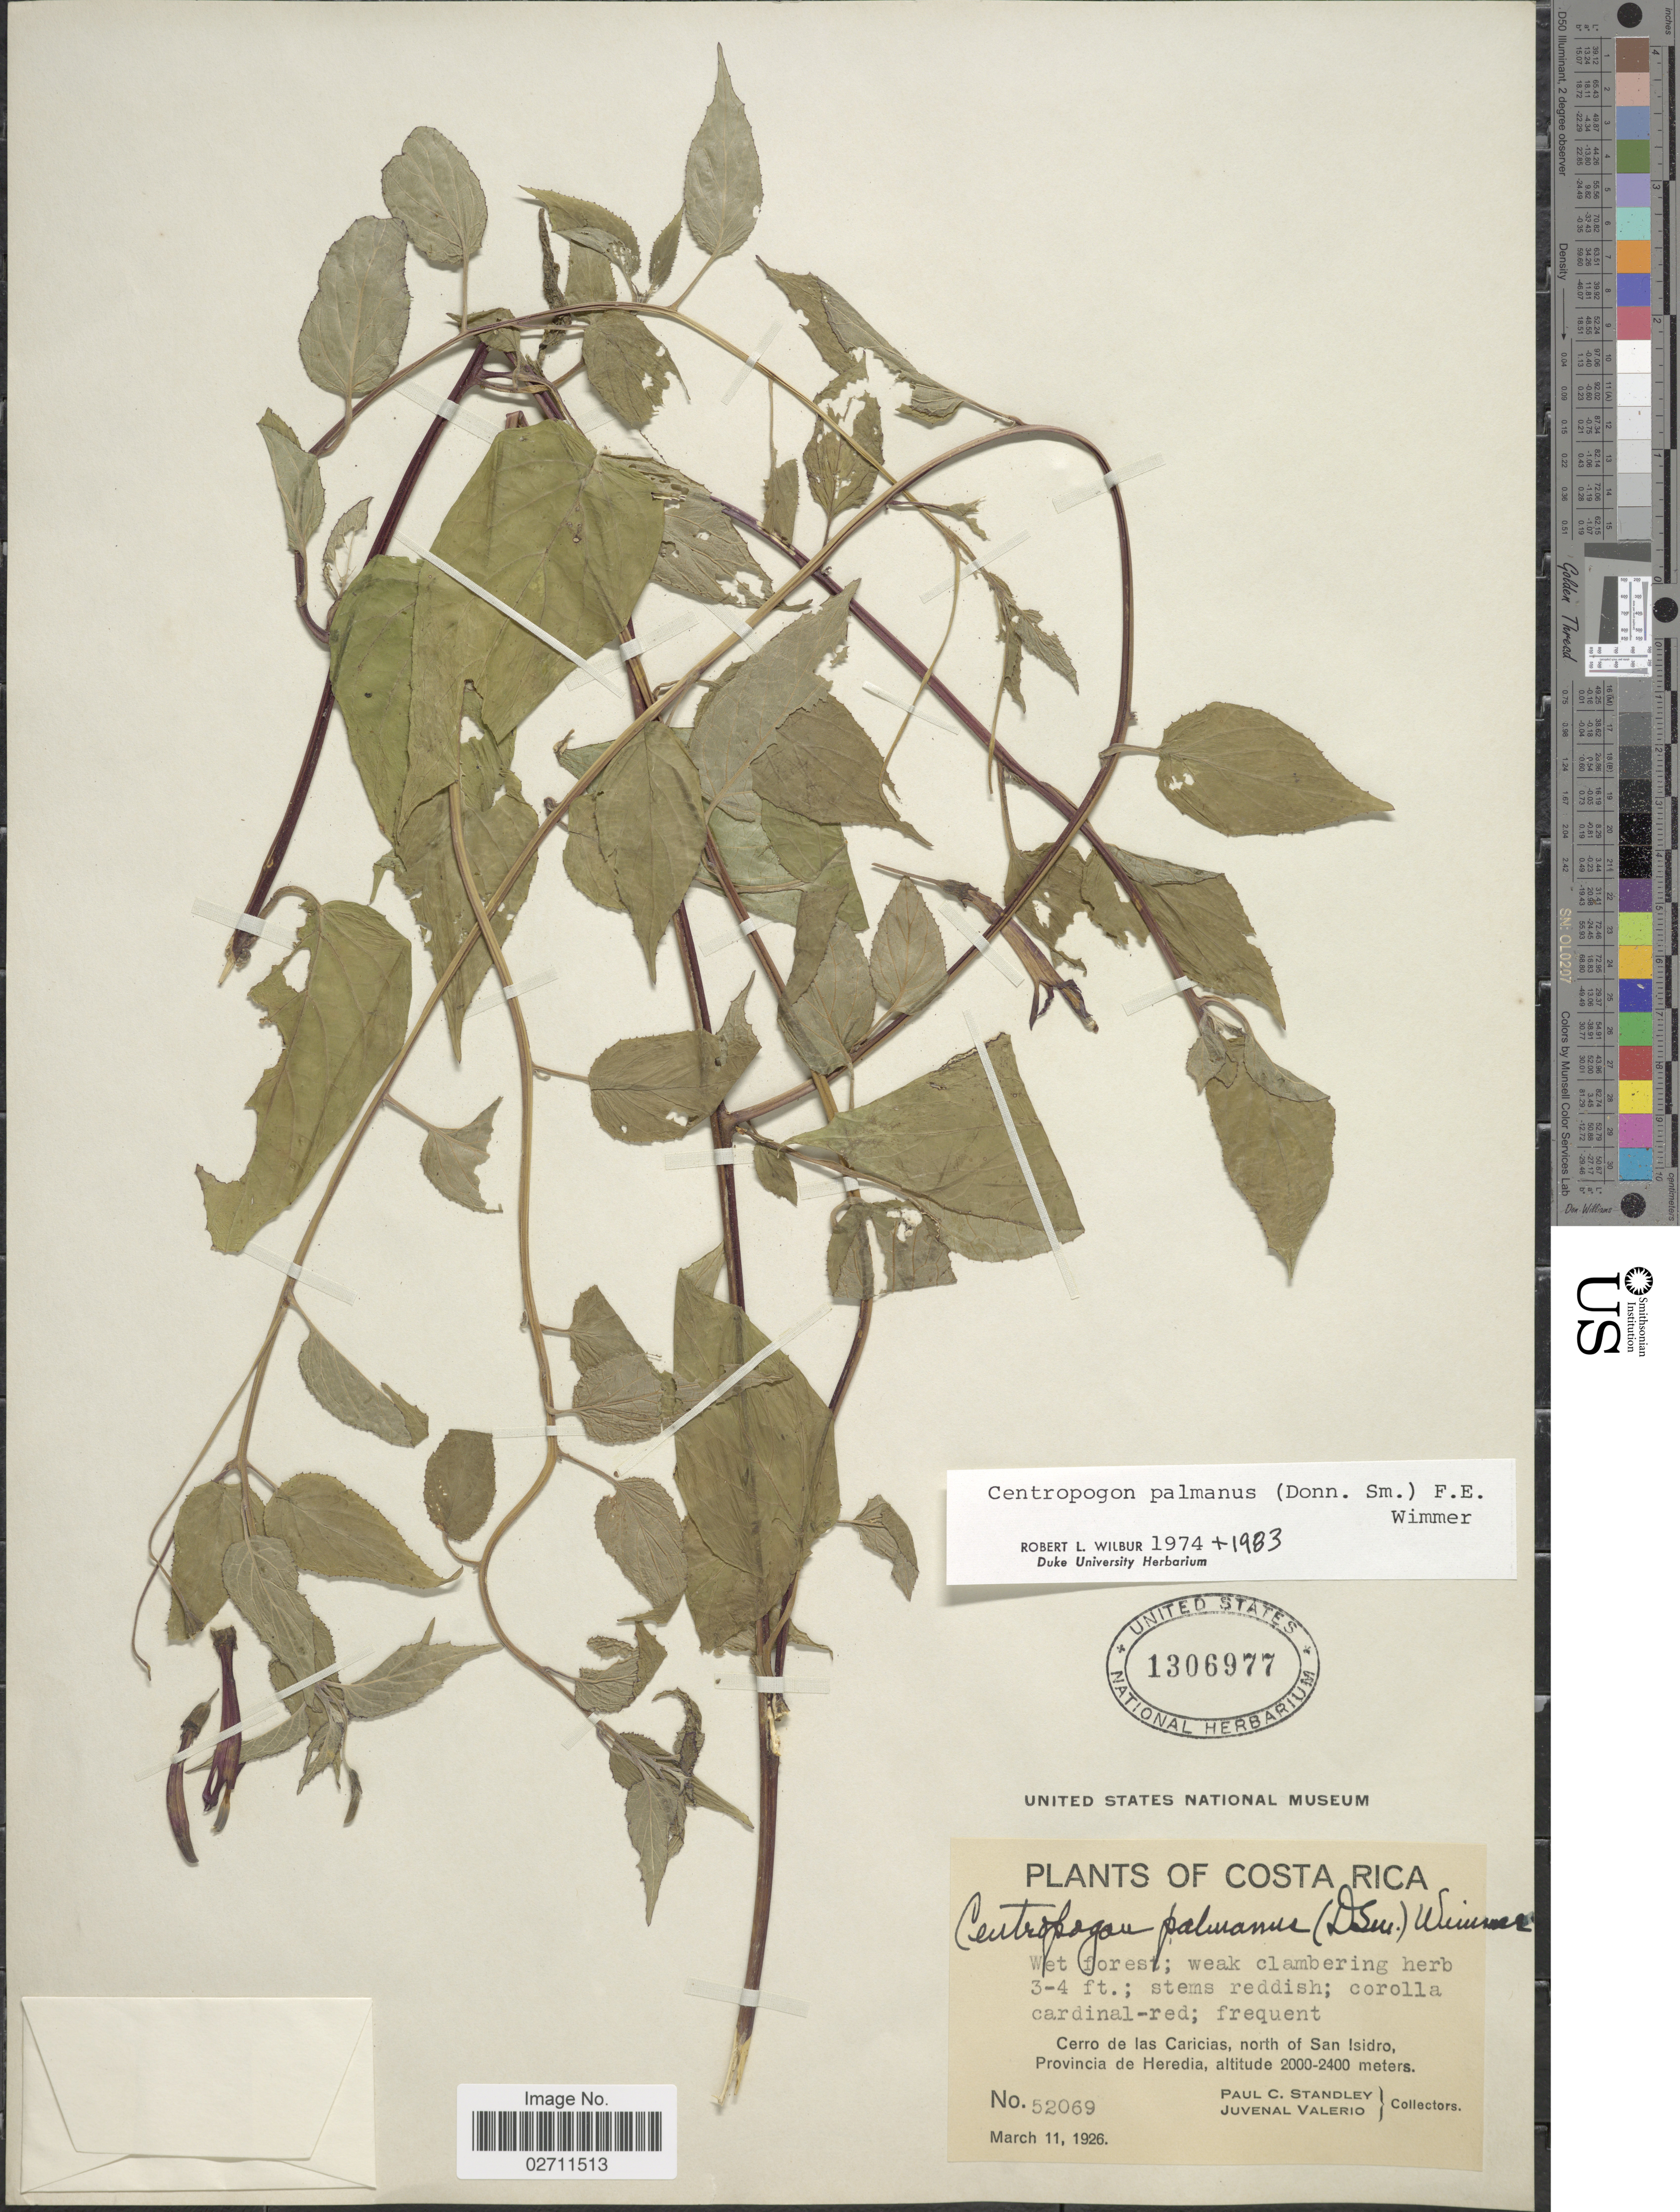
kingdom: Plantae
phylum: Tracheophyta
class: Magnoliopsida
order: Asterales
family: Campanulaceae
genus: Centropogon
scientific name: Centropogon palmanus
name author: (Donn. Sm.) E. Wimm.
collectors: P. C. Standley & J. Valerio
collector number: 52069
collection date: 1926-03-11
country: Costa Rica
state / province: Heredia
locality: Cerro de las Caricias, north of San Isidro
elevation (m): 2000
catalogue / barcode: US 1306977